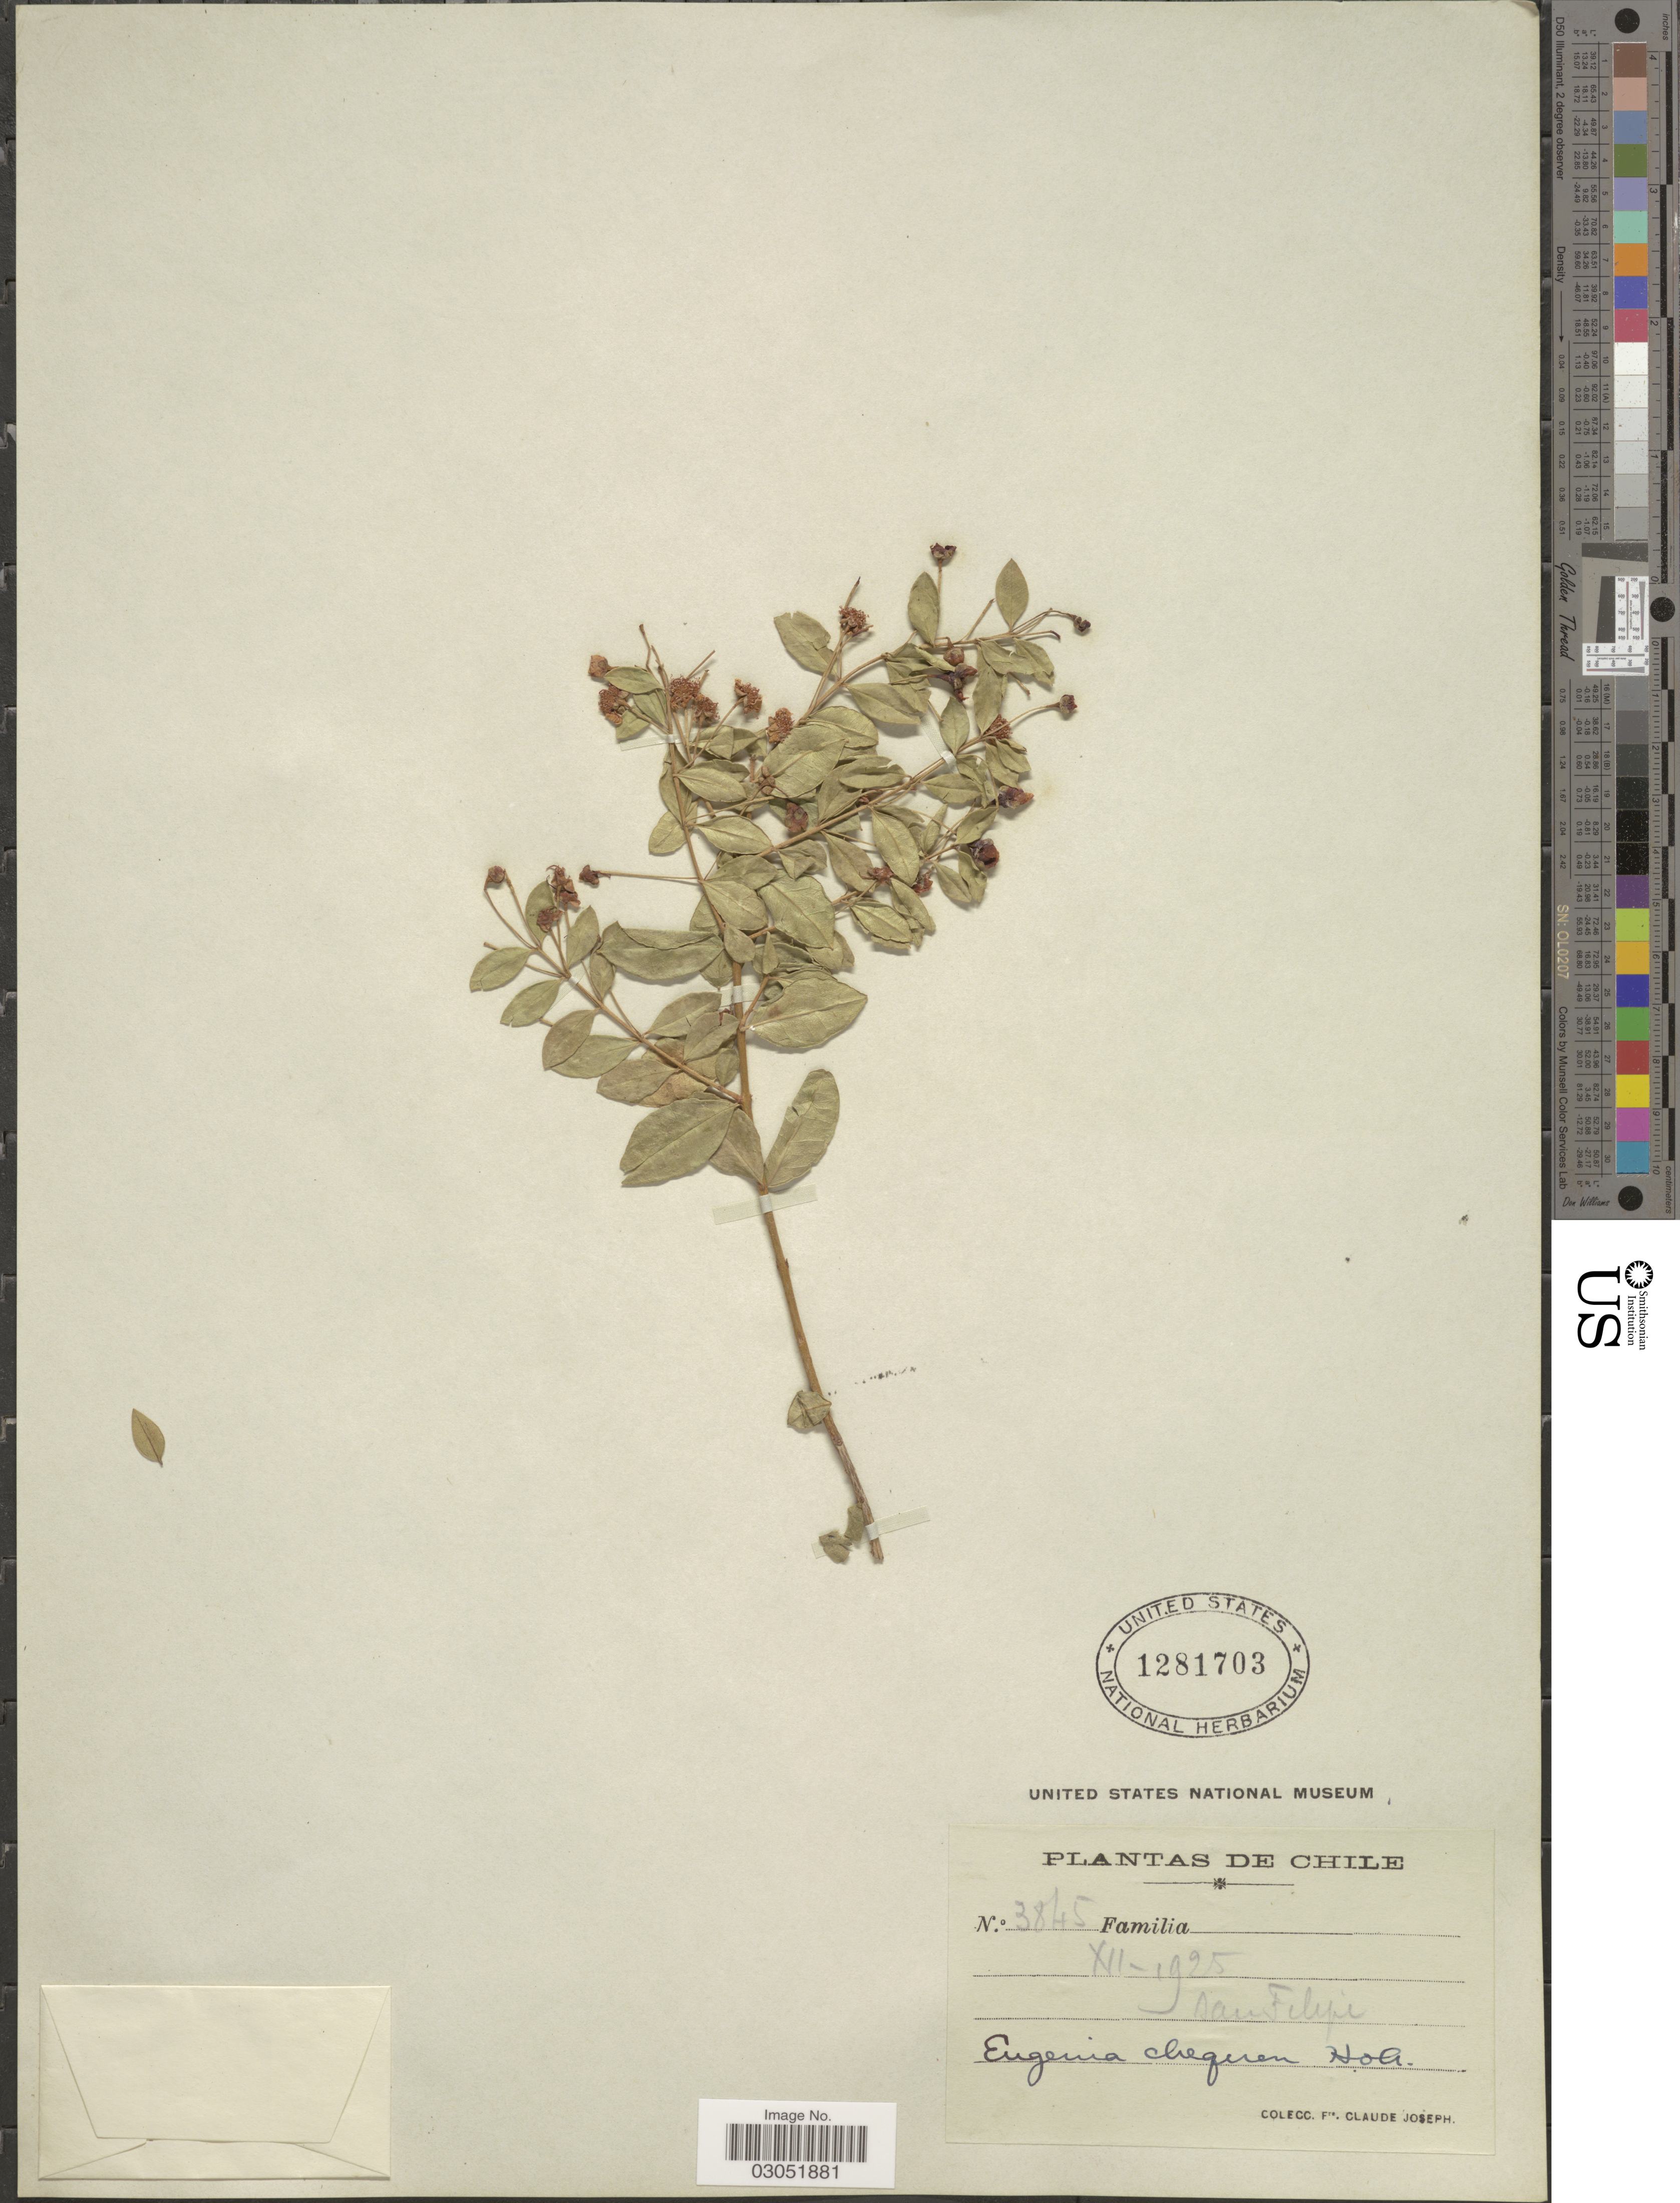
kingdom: Plantae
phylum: Tracheophyta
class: Magnoliopsida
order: Myrtales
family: Myrtaceae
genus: Luma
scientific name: Luma chequen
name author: (Molina) A. Gray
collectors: Bro. Claude-Joseph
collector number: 3845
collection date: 1925-12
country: Chile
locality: San Felipe.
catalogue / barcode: US 1281703